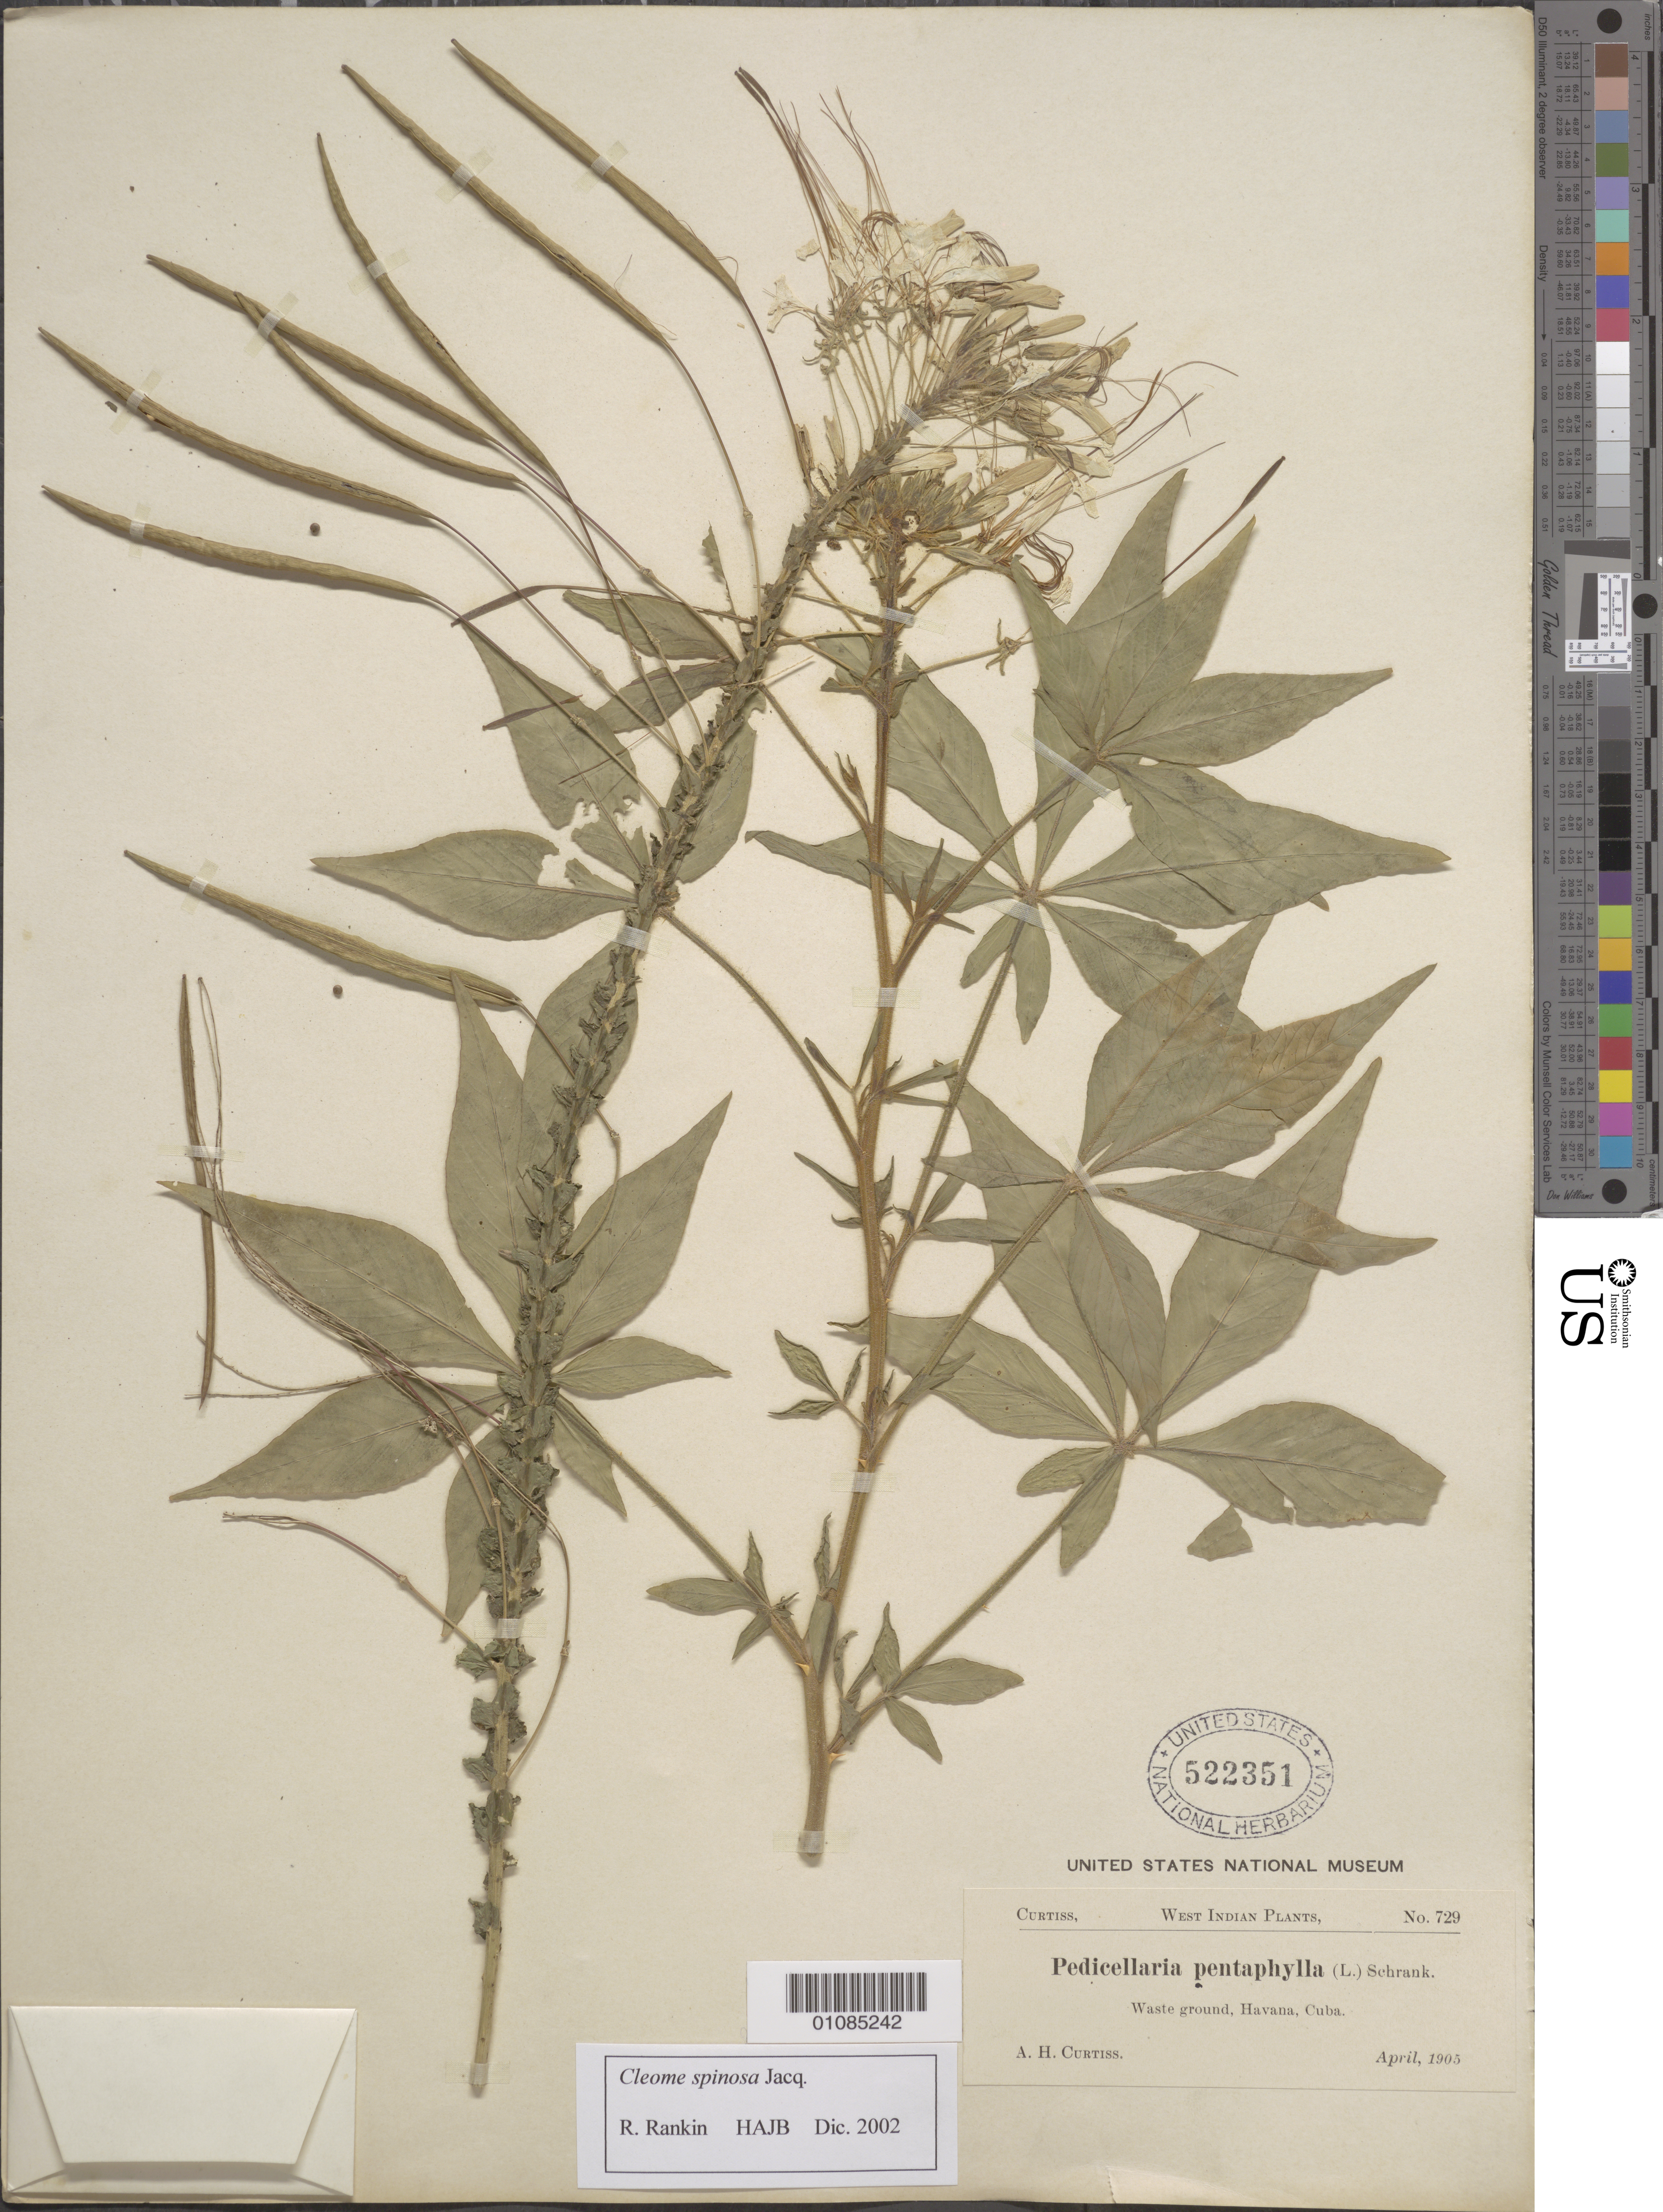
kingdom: Plantae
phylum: Tracheophyta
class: Magnoliopsida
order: Brassicales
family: Cleomaceae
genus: Tarenaya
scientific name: Tarenaya spinosa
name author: (Jacq.) Raf.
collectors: A. H. Curtiss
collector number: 729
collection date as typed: Apr 1905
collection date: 1905-04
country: Cuba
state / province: La Habana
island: Cuba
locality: La Habana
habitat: Waste ground.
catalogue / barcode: US 522351